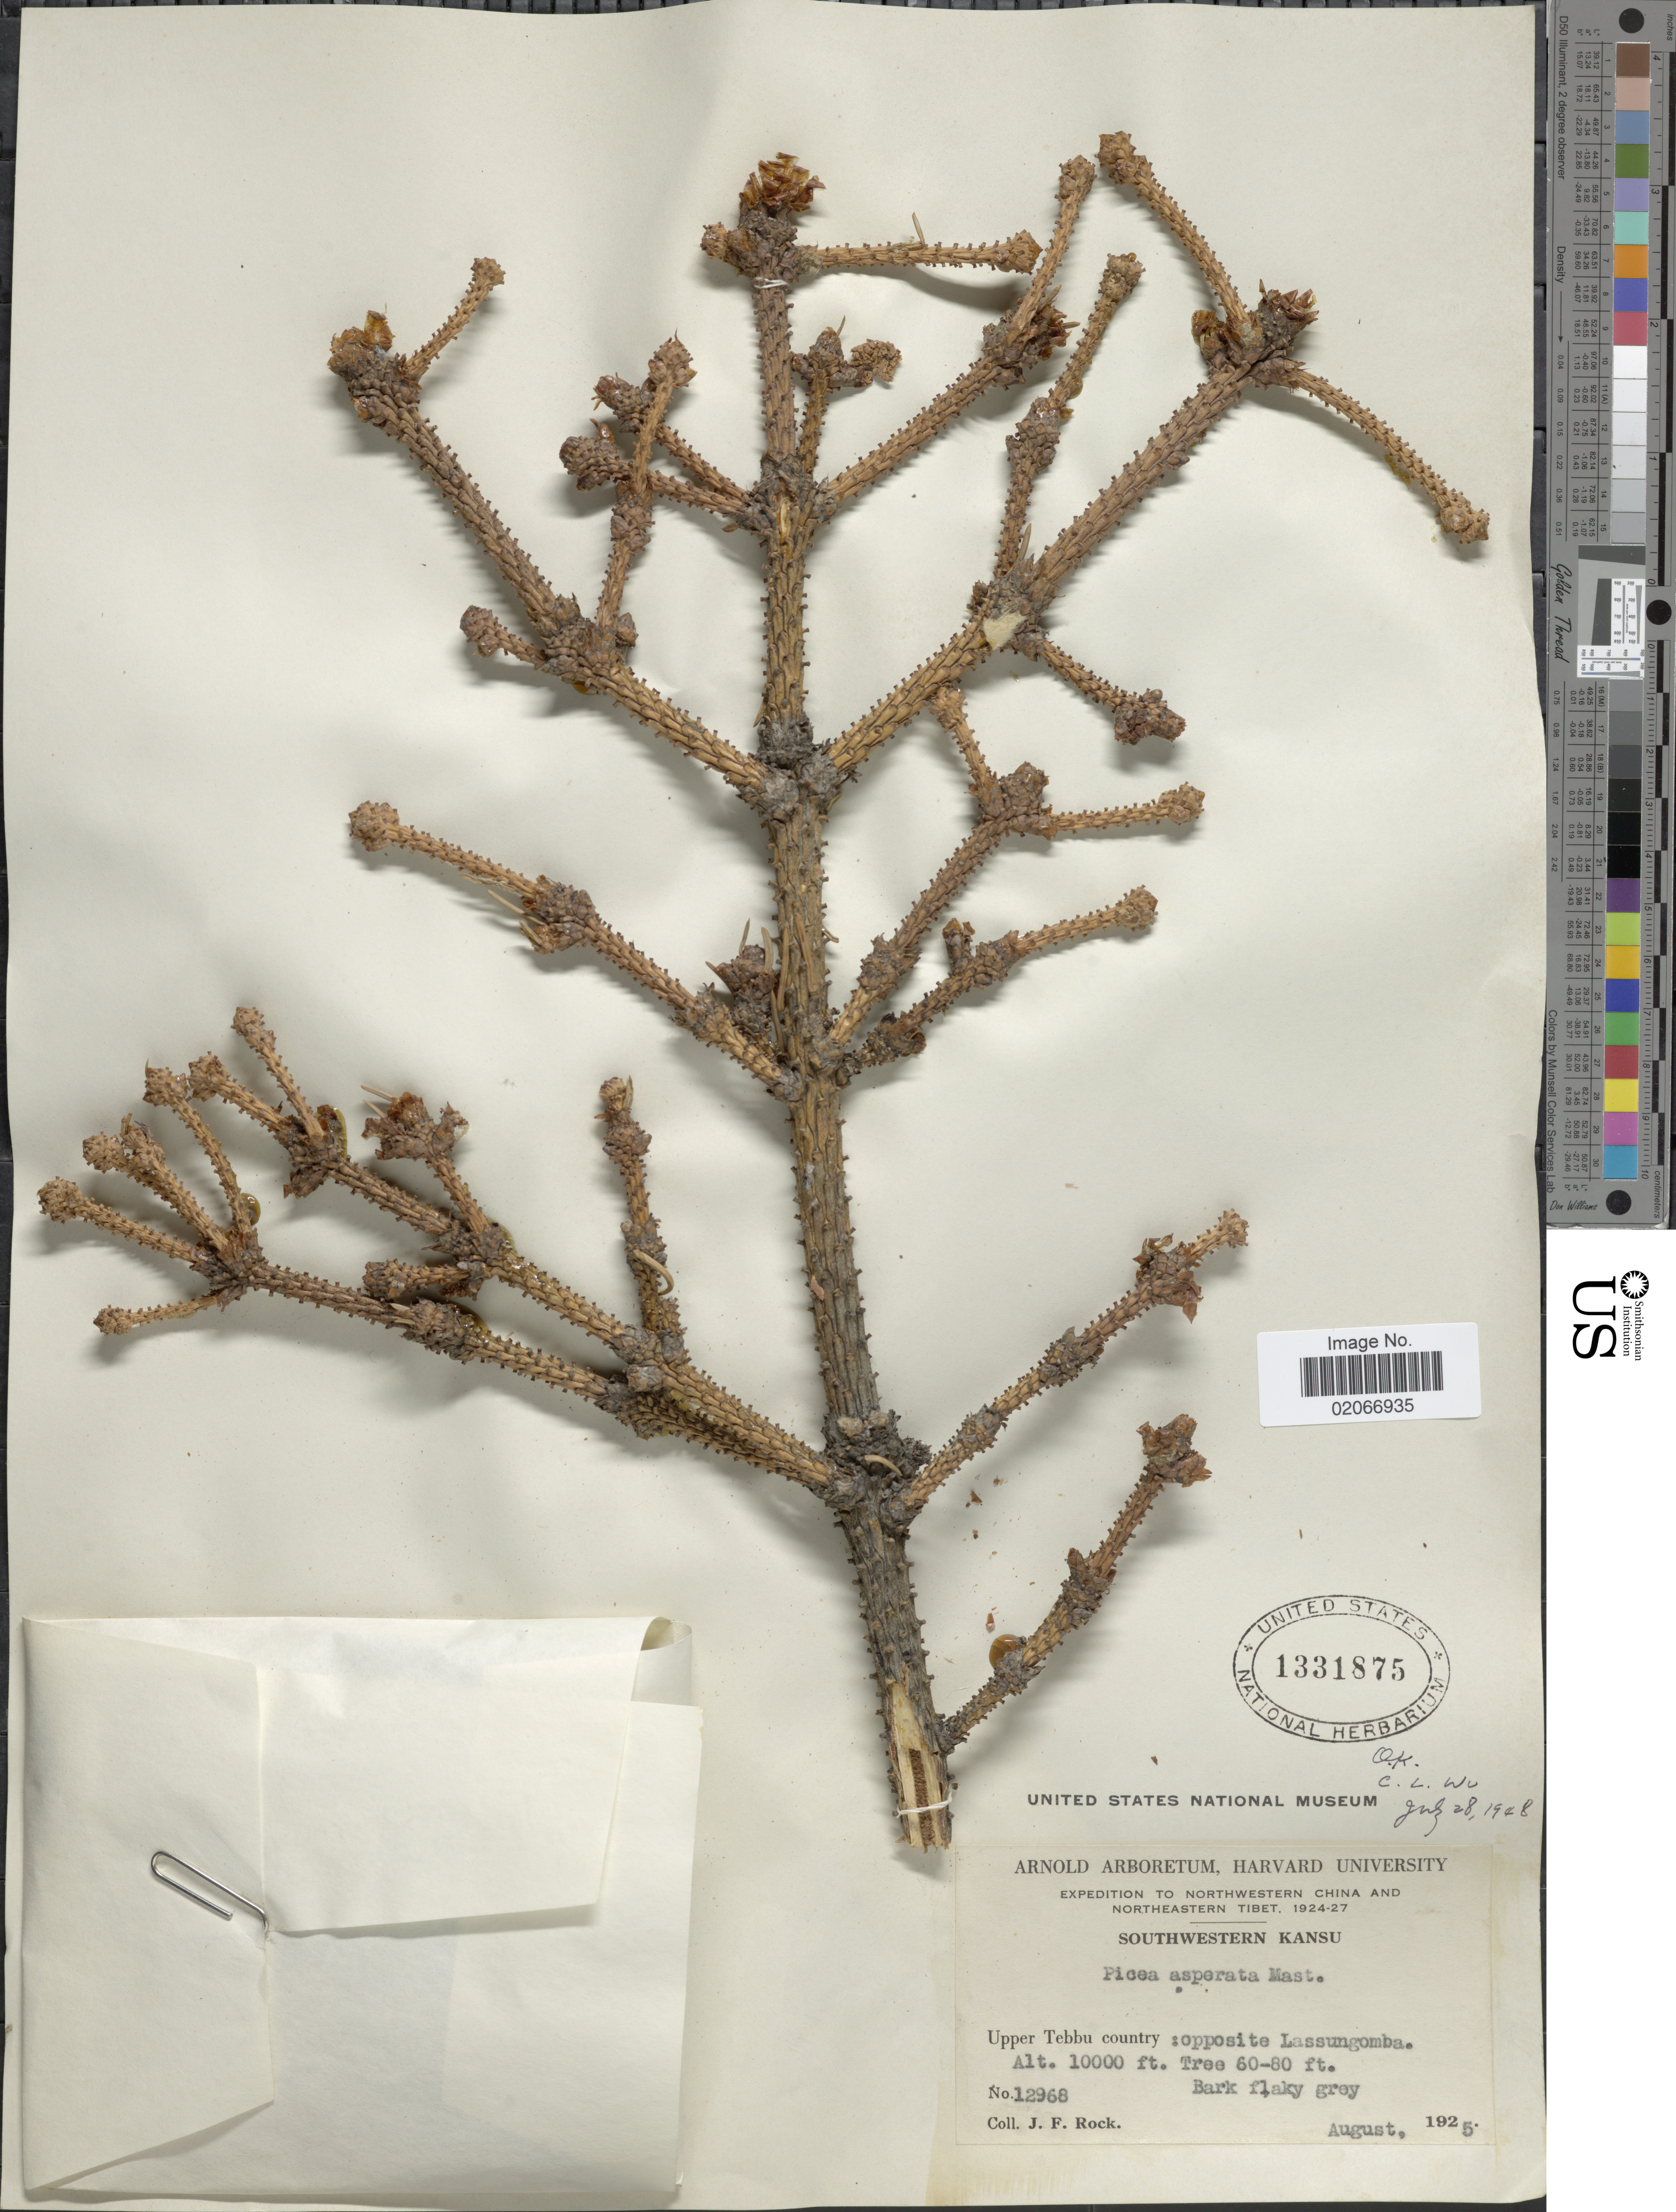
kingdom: Plantae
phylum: Tracheophyta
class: Pinopsida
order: Pinales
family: Pinaceae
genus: Picea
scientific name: Picea asperata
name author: Mast.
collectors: J. Rock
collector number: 12968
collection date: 1925-08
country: China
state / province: Gansu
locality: Northwestern China and northeastern Tibet. Southwestern Kansu, Upper Tebbu country: opposite Lassungomba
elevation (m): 3048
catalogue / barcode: US 1331875